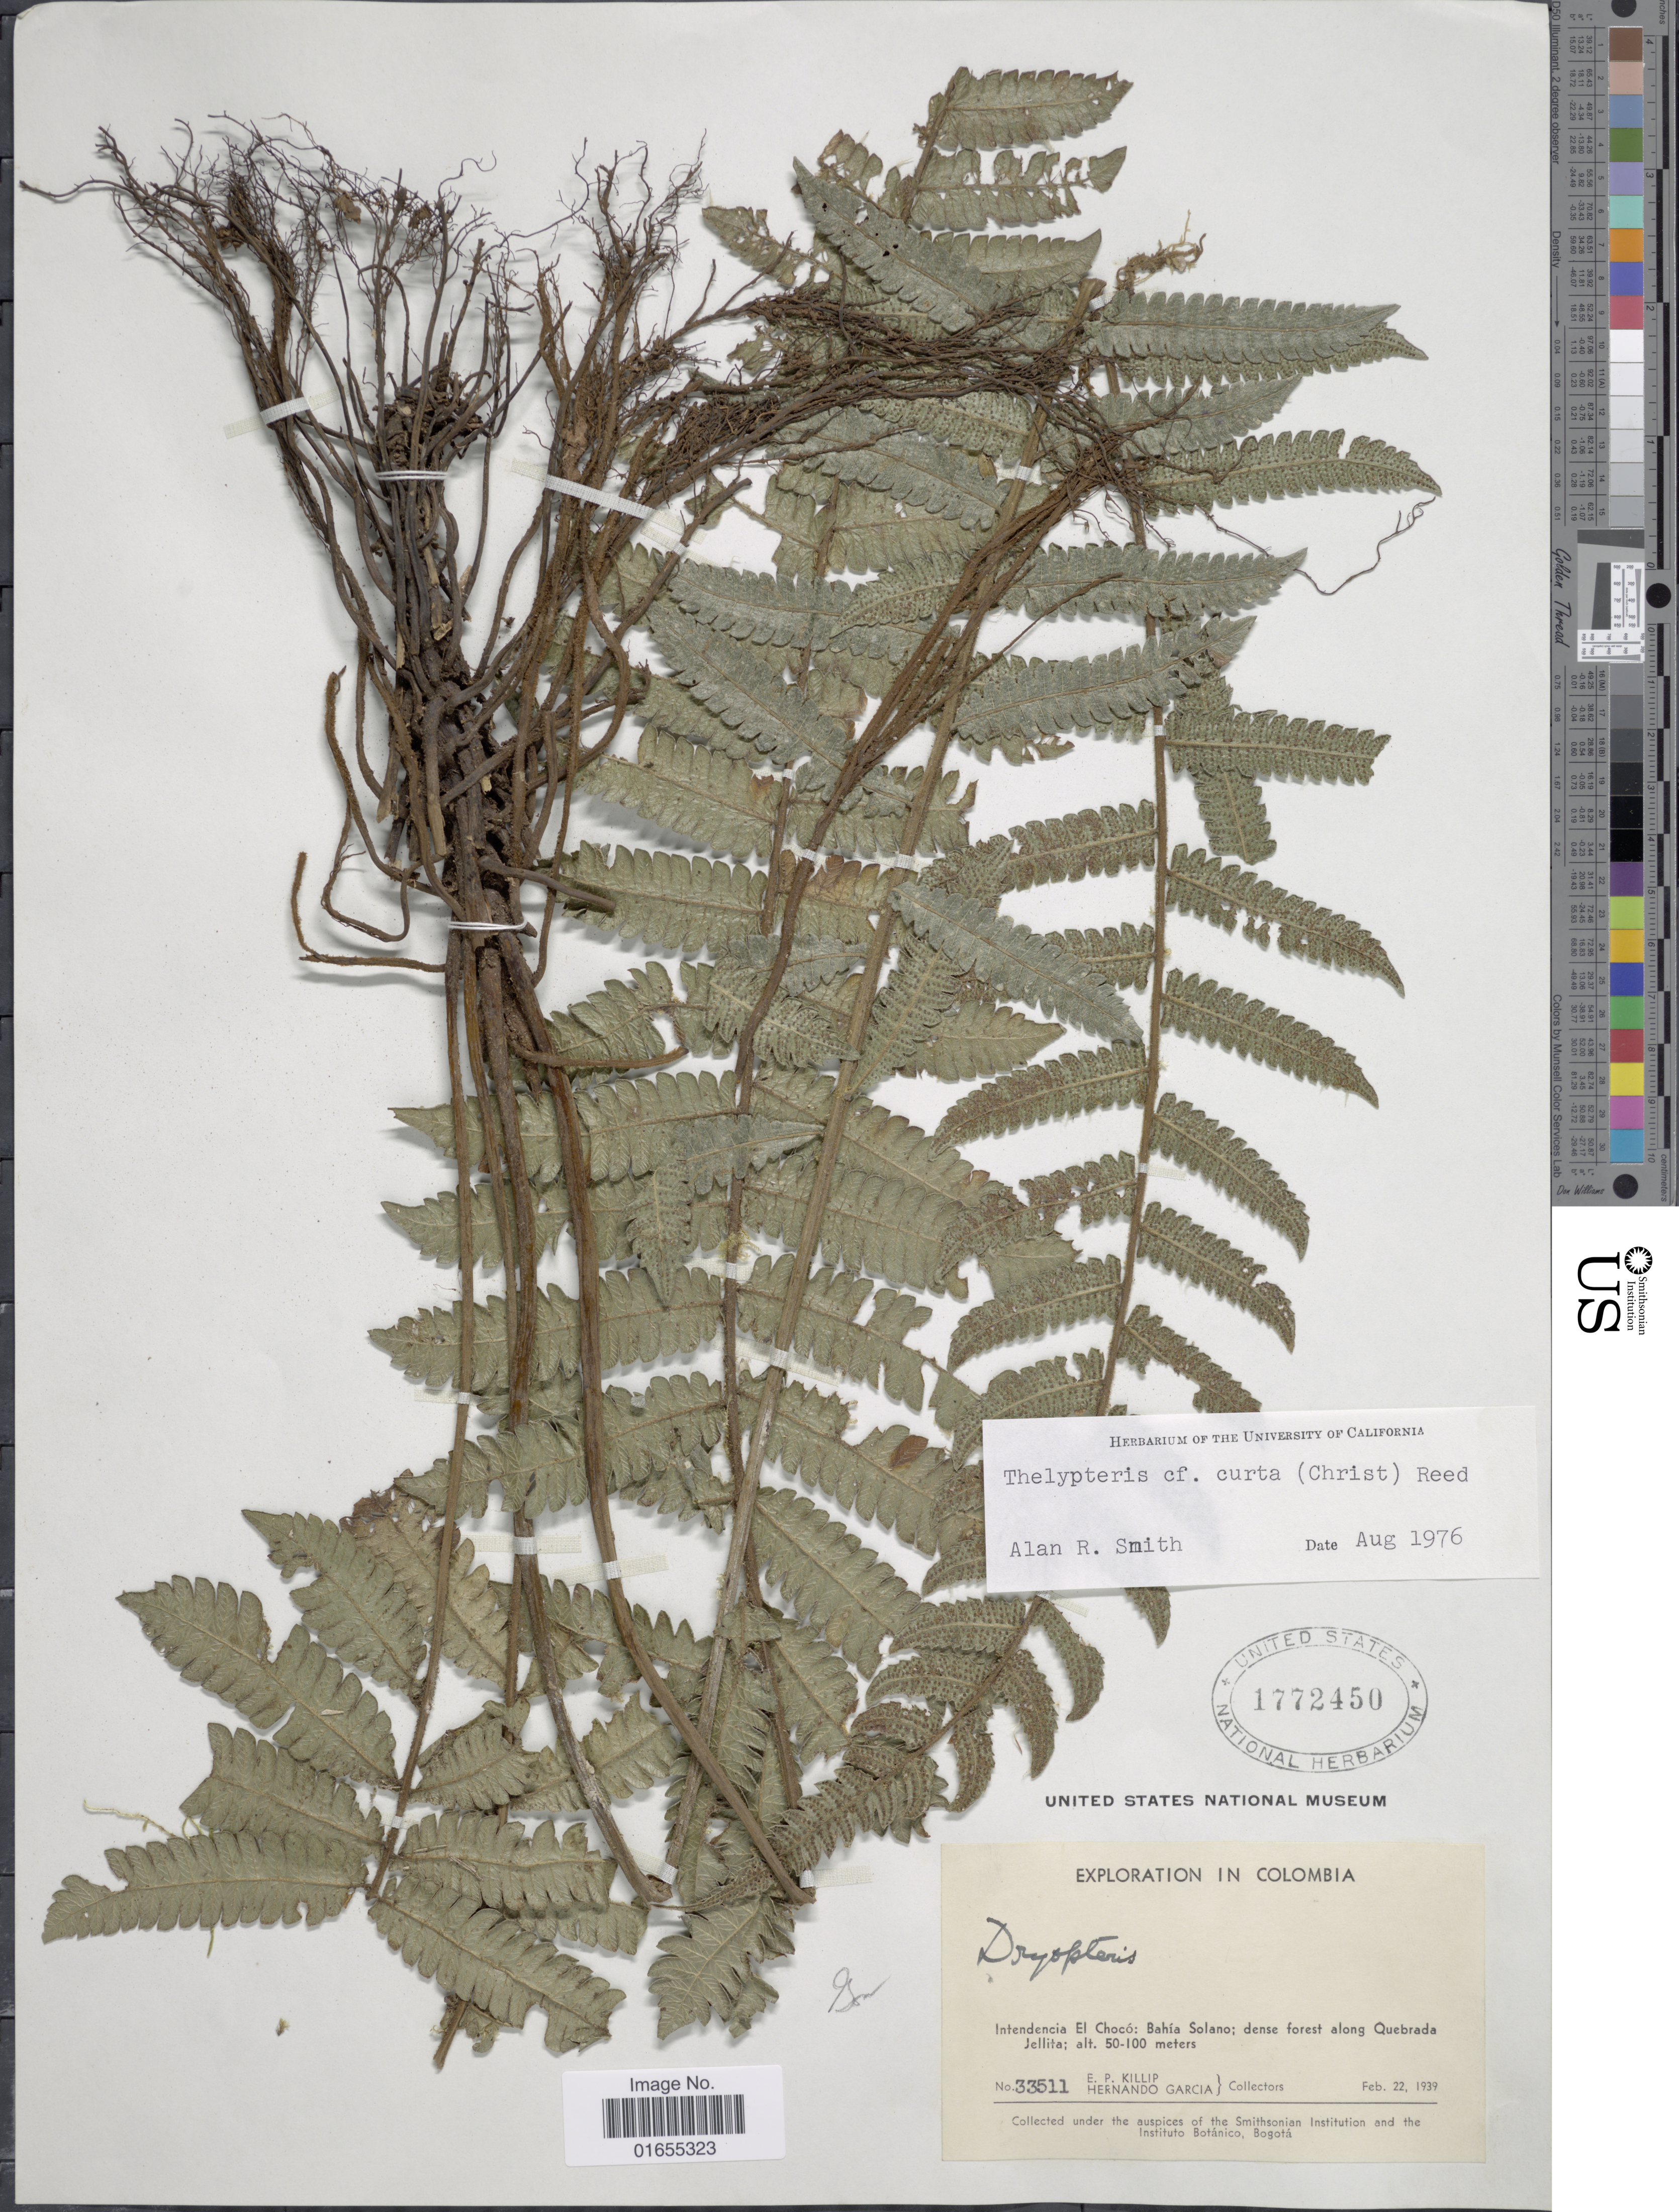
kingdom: Plantae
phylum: Tracheophyta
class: Polypodiopsida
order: Polypodiales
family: Thelypteridaceae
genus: Goniopteris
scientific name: Goniopteris curta (Christ) comb. nov., ined 2015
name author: (Christ)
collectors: E. P. Killip & H. Garcia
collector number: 33511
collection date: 1939-02-22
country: Colombia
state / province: Chocó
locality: Bahia Solano: dense forest along Quebrada Jellita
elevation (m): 50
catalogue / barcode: US 1772450